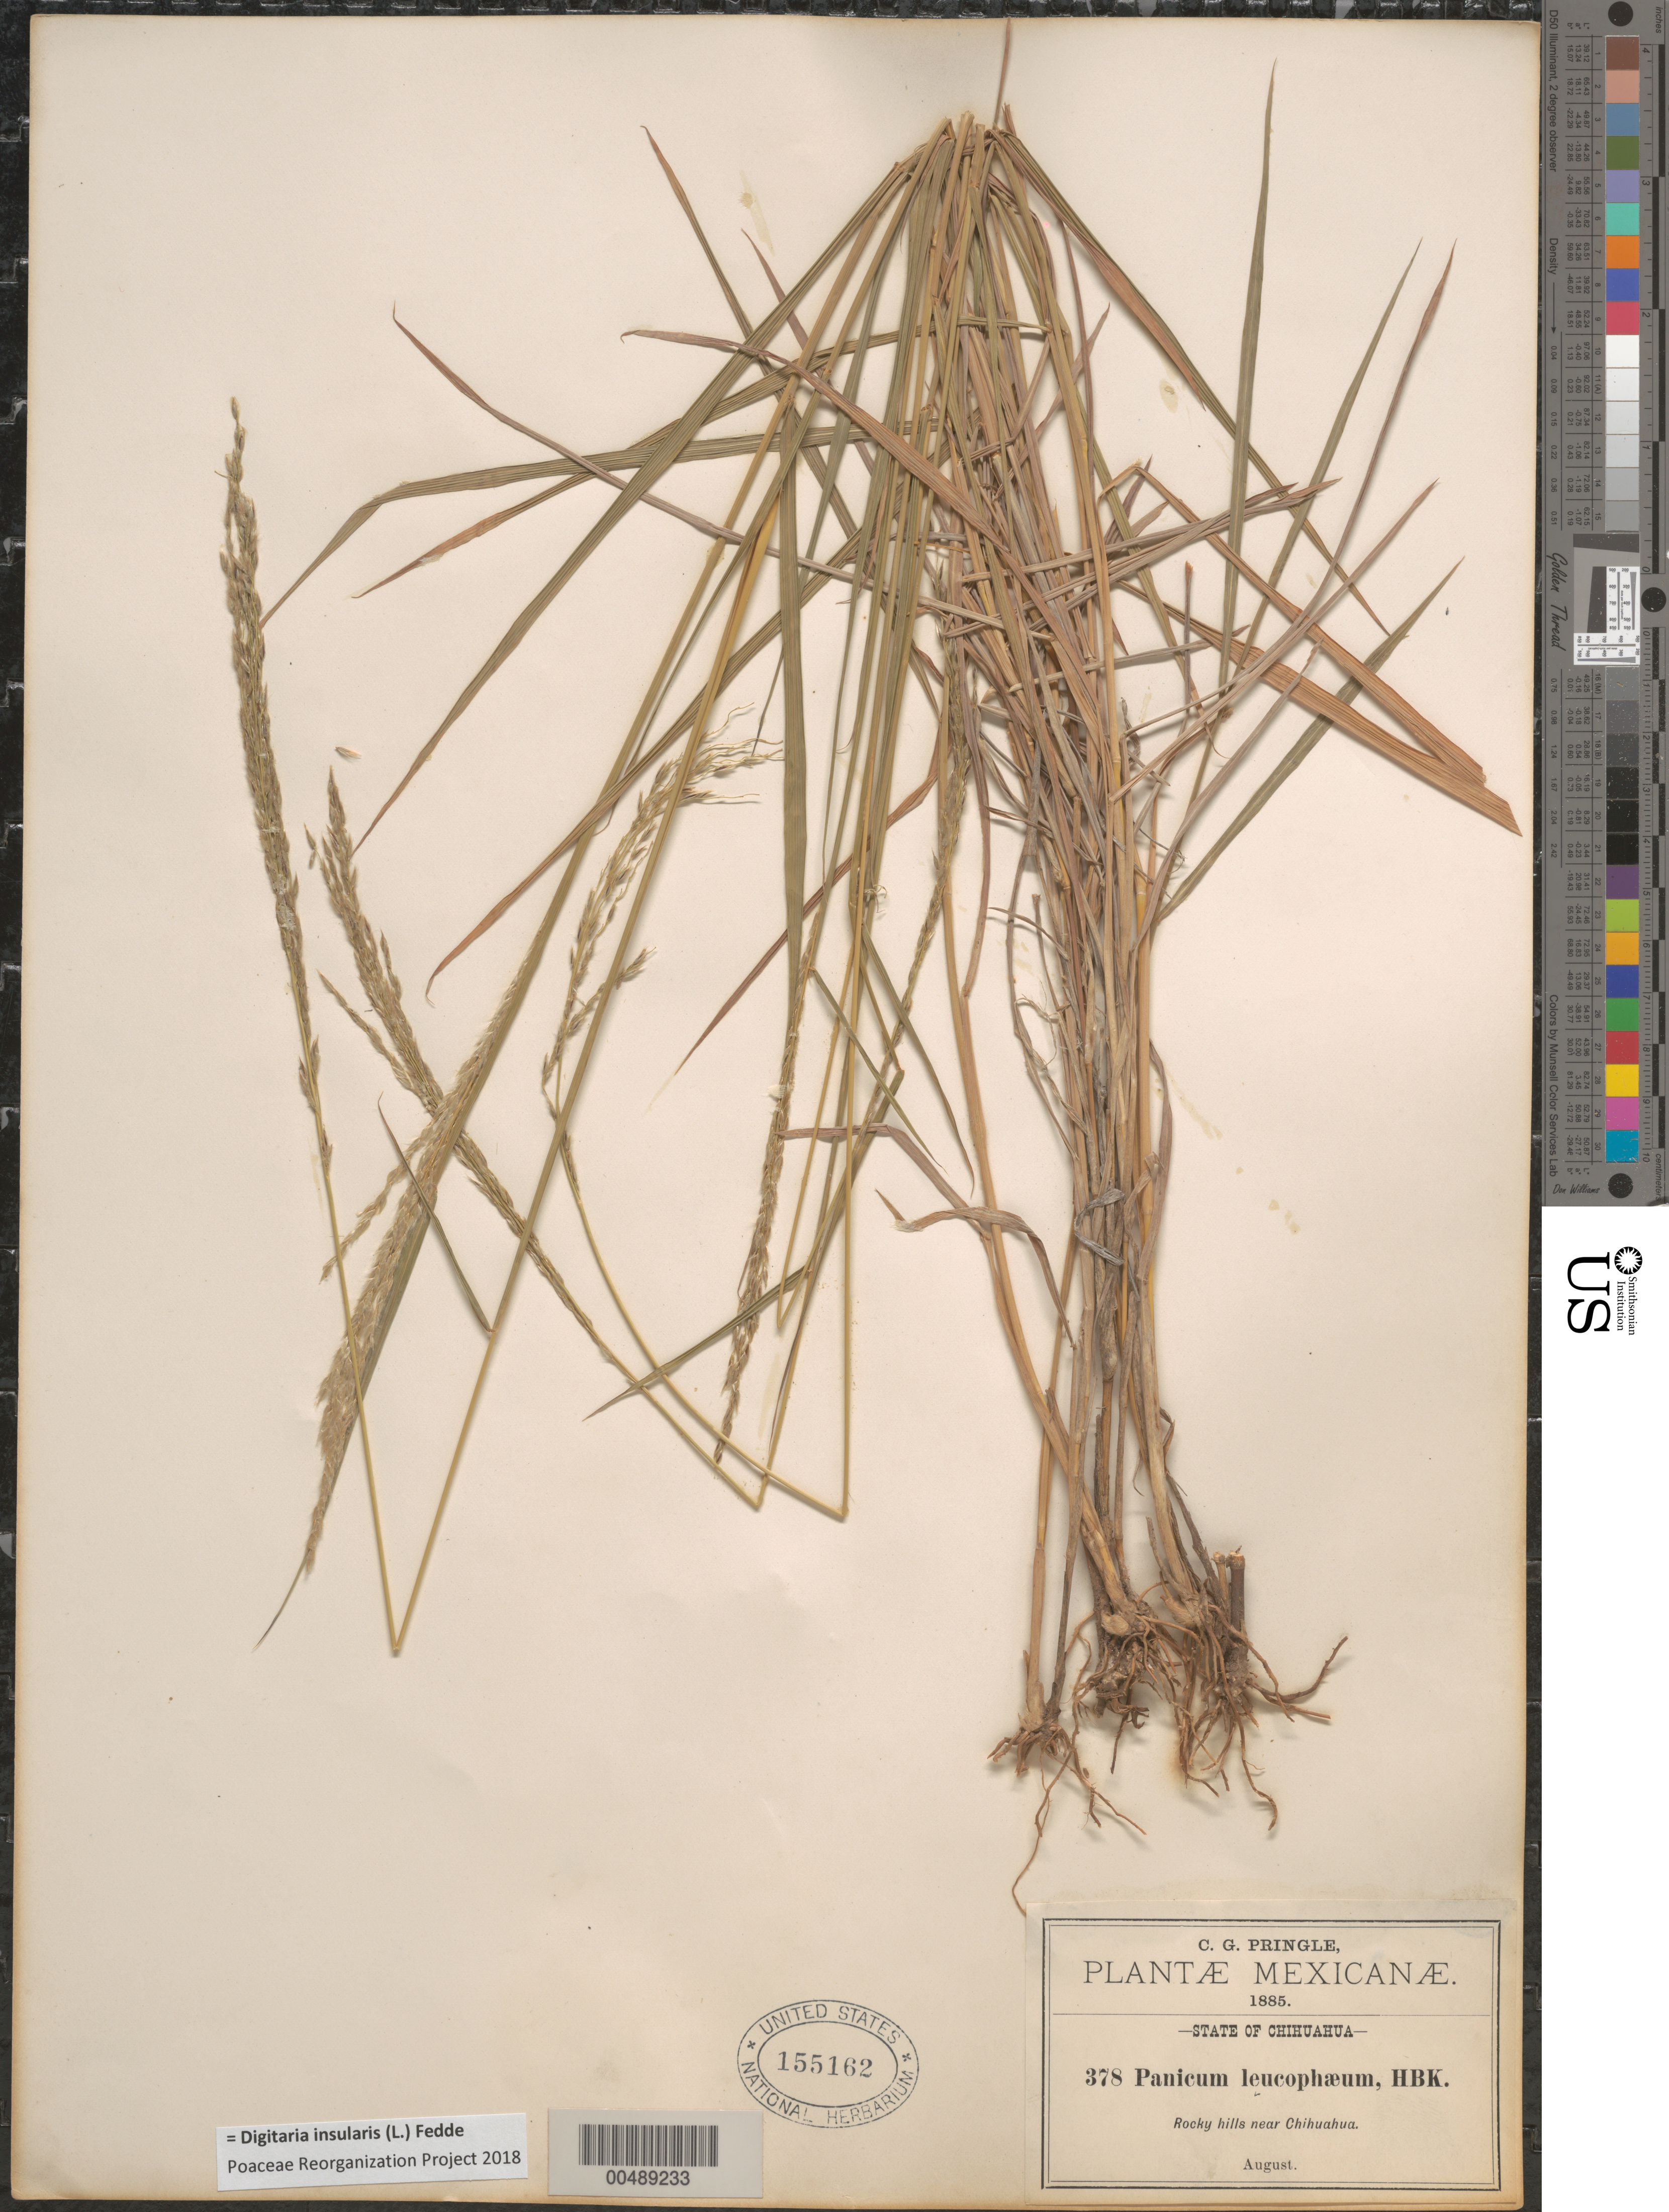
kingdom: Plantae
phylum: Tracheophyta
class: Liliopsida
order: Poales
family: Poaceae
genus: Digitaria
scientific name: Digitaria insularis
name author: (L.) Fedde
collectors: C. G. Pringle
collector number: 378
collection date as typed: Aug 1885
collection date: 1885-08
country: Mexico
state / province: Chihuahua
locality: Near Chihuahua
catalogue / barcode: US 155162